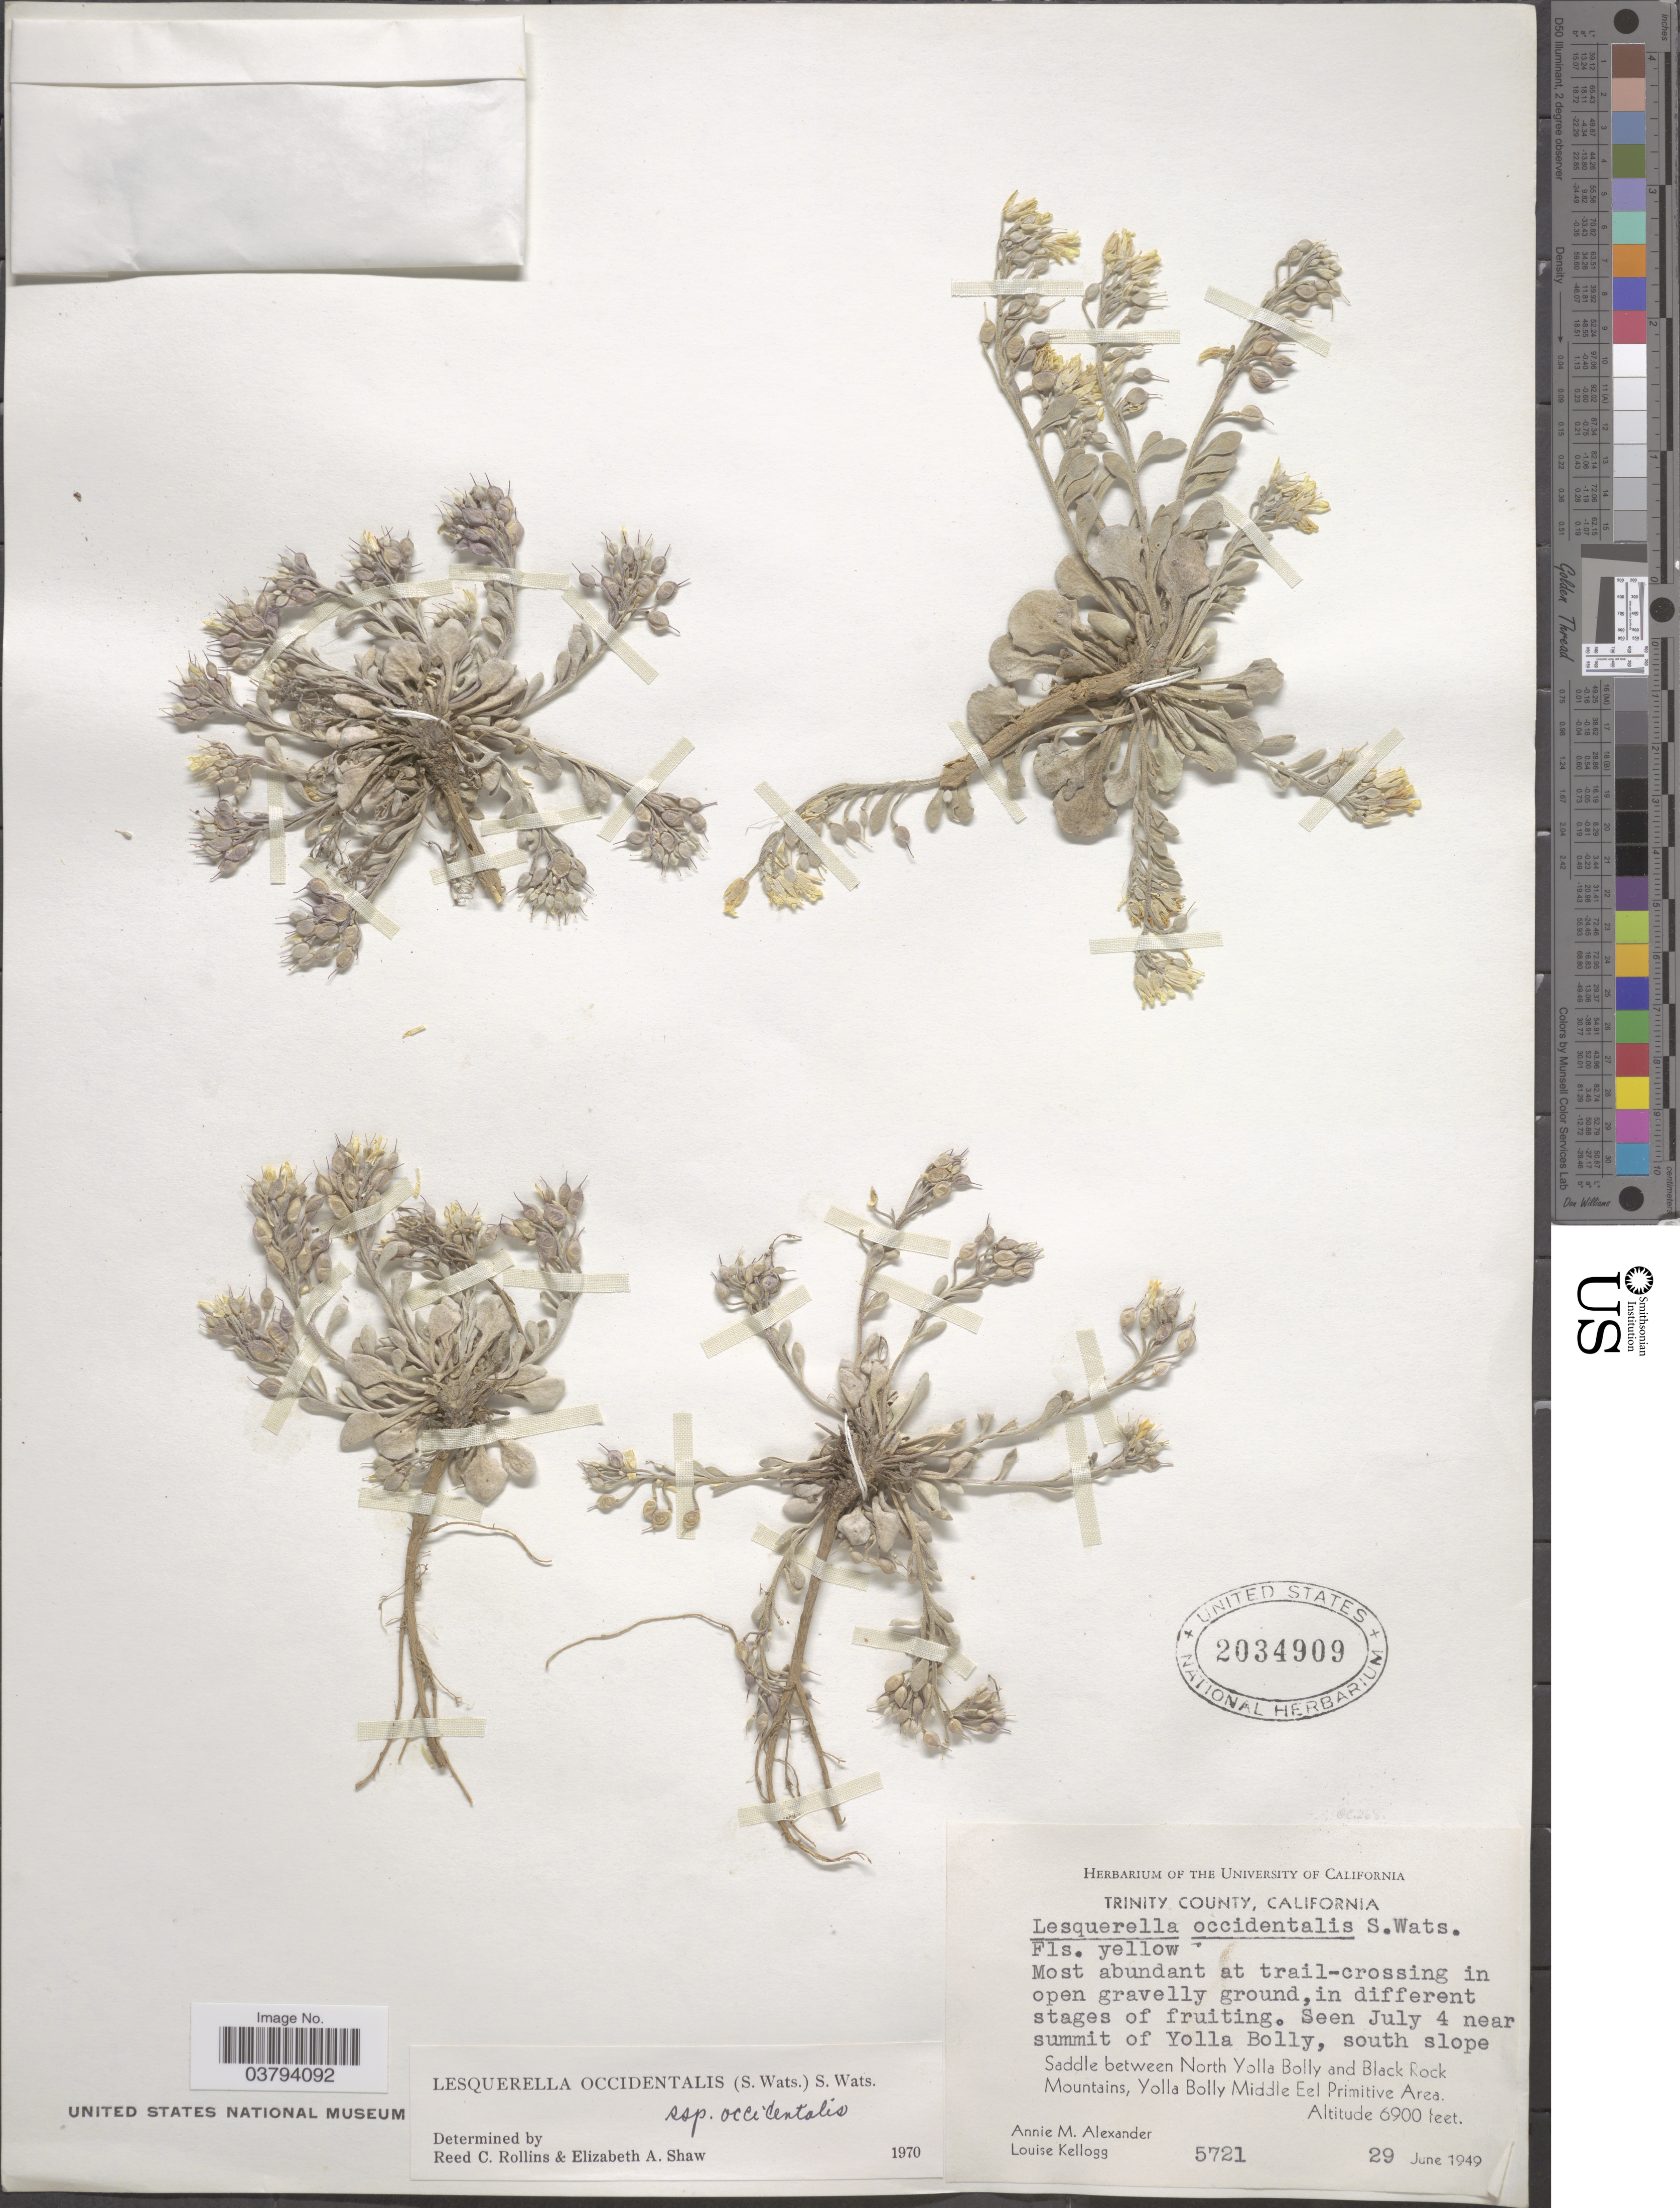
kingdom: Plantae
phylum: Tracheophyta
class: Magnoliopsida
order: Brassicales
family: Brassicaceae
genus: Lesquerella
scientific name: Lesquerella occidentalis var. occidentalis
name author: S. Watson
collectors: A. M. Alexander & L. Kellogg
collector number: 5721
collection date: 1949-06-29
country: United States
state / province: California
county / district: Trinity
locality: Trinity County. Seen July 4 near summit of Yolla Bolly, south slope Saddle between North Yolla Bolly and Black Rock Mountains, Yolla Bolly Middle Eel Primitive Area.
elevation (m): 2103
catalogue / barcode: US 2034909